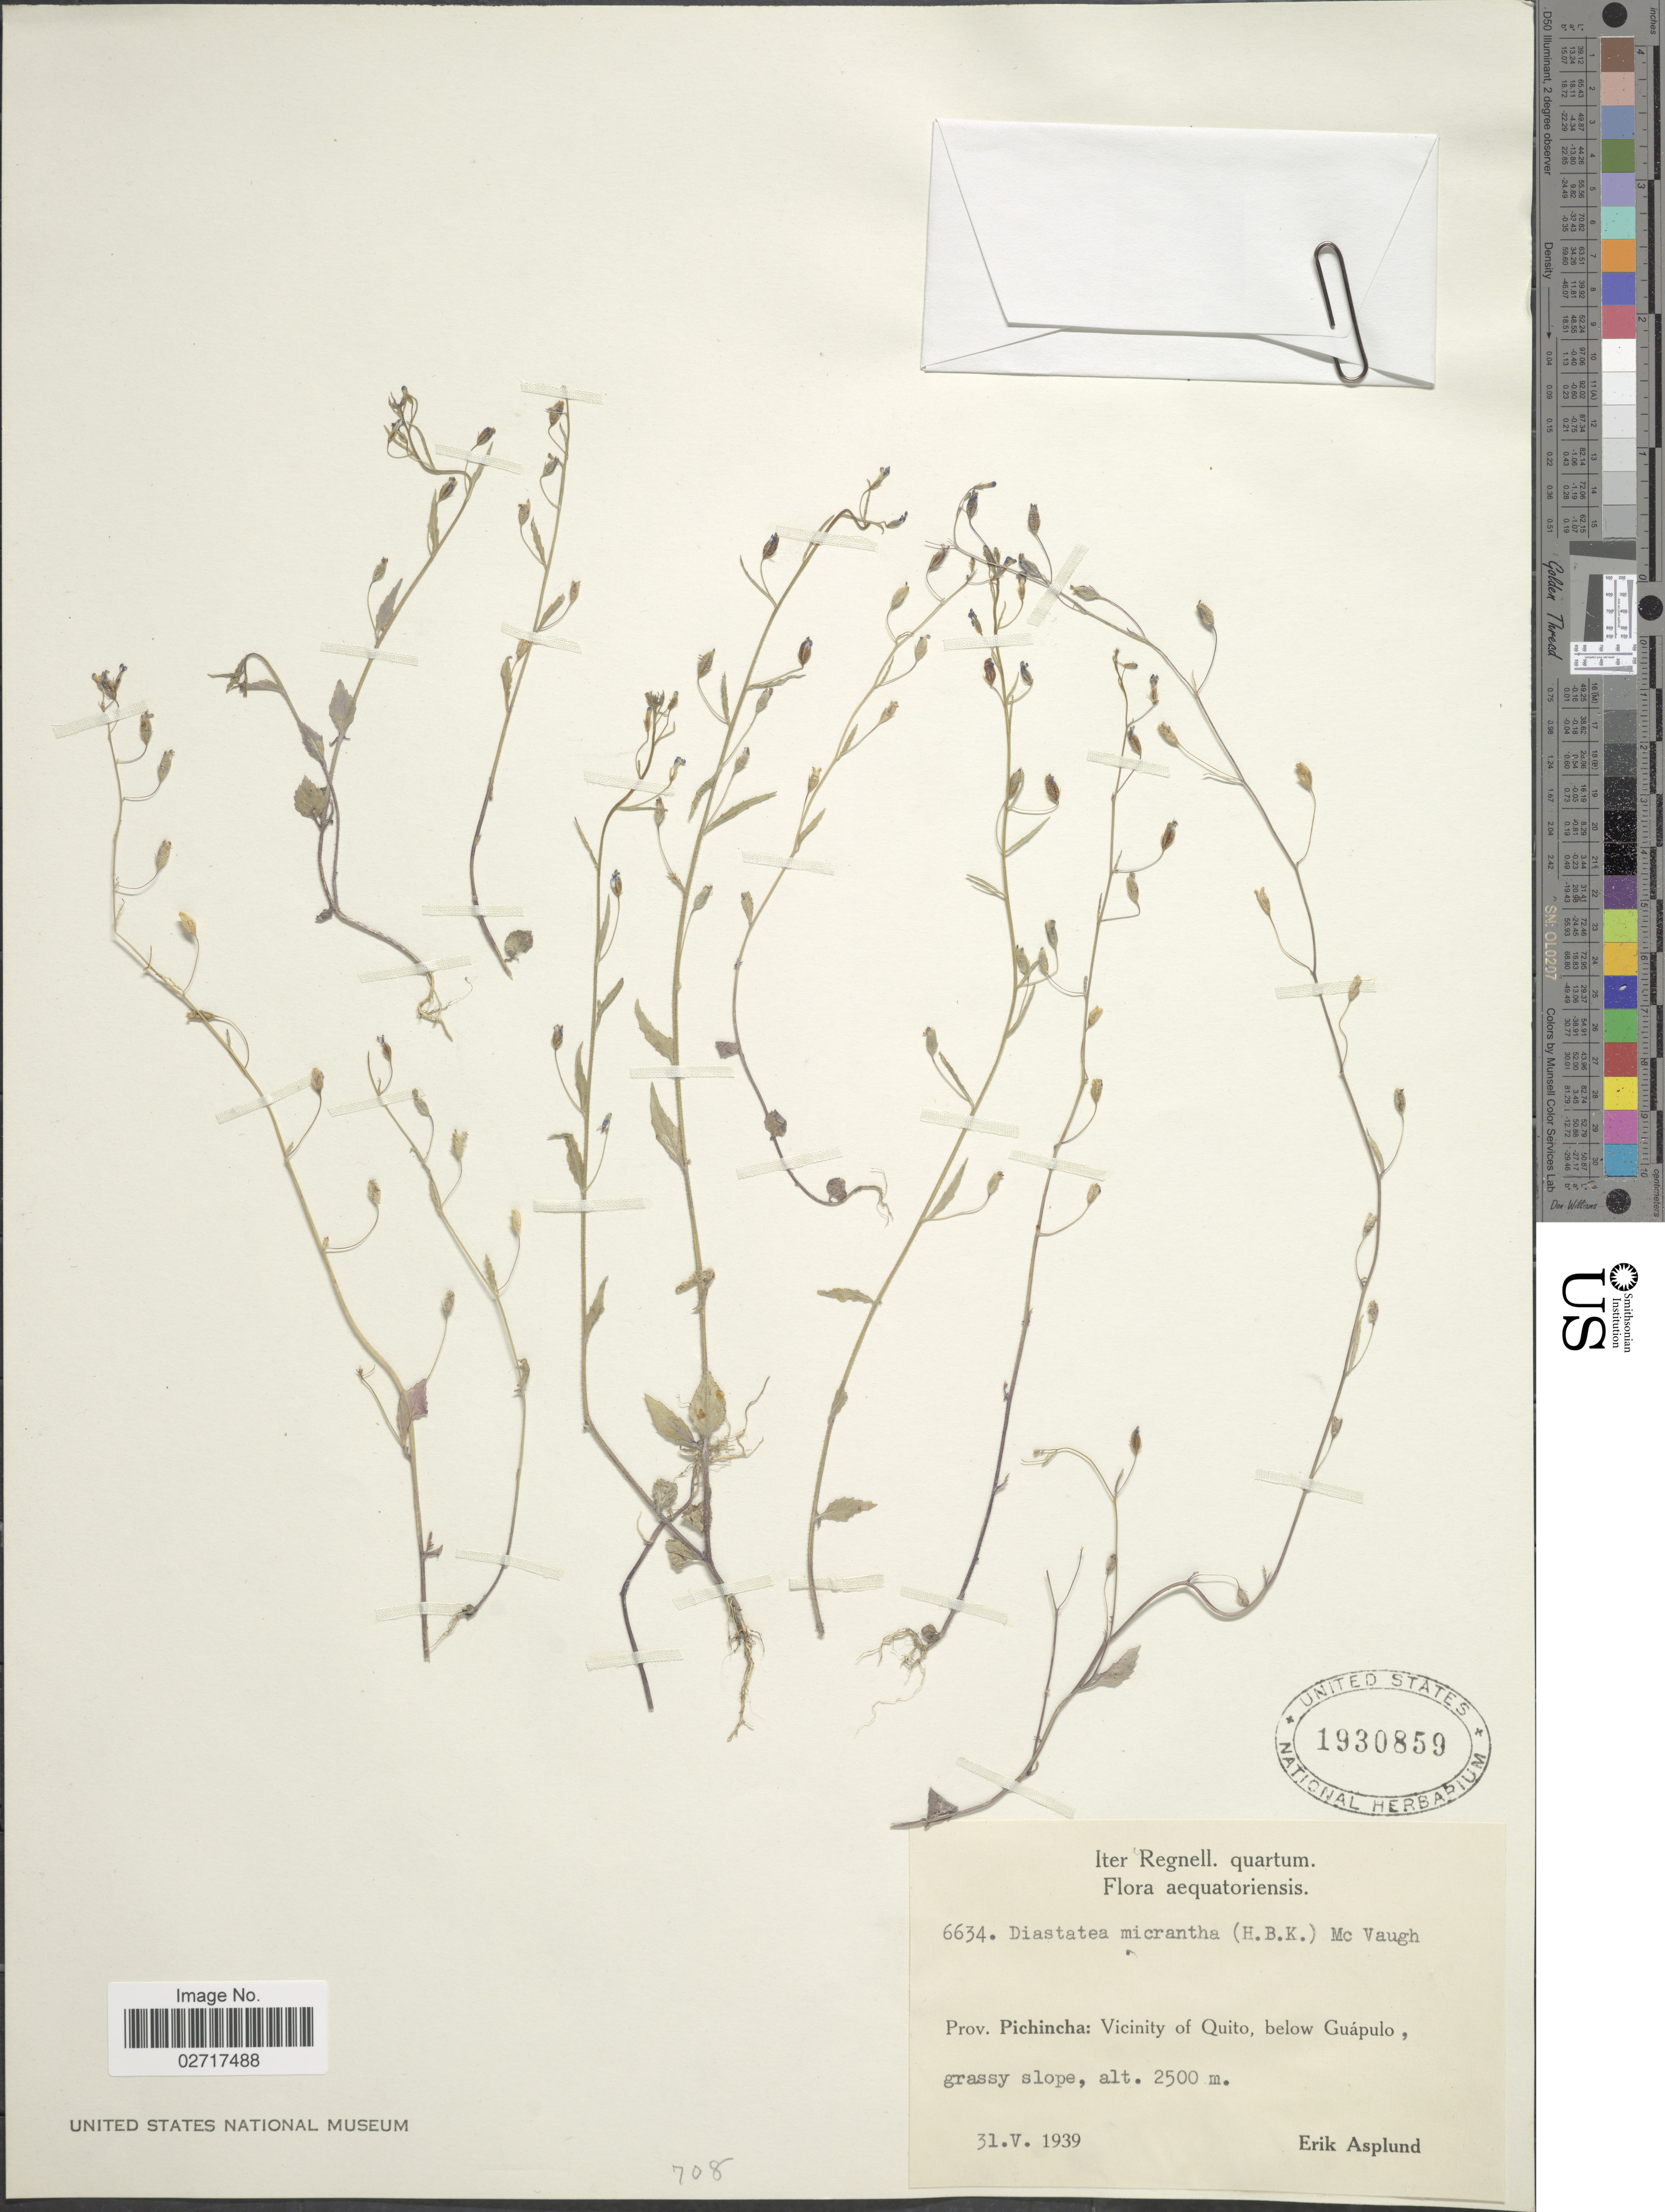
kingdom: Plantae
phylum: Tracheophyta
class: Magnoliopsida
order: Asterales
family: Campanulaceae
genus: Diastatea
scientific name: Diastatea micrantha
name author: (Kunth) McVaugh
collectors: E. Asplund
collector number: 6634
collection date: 1939-05-31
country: Ecuador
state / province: Pichincha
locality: Aequatoriensis. Vicinity of Quito, below Guápulo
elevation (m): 2500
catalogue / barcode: US 1930859